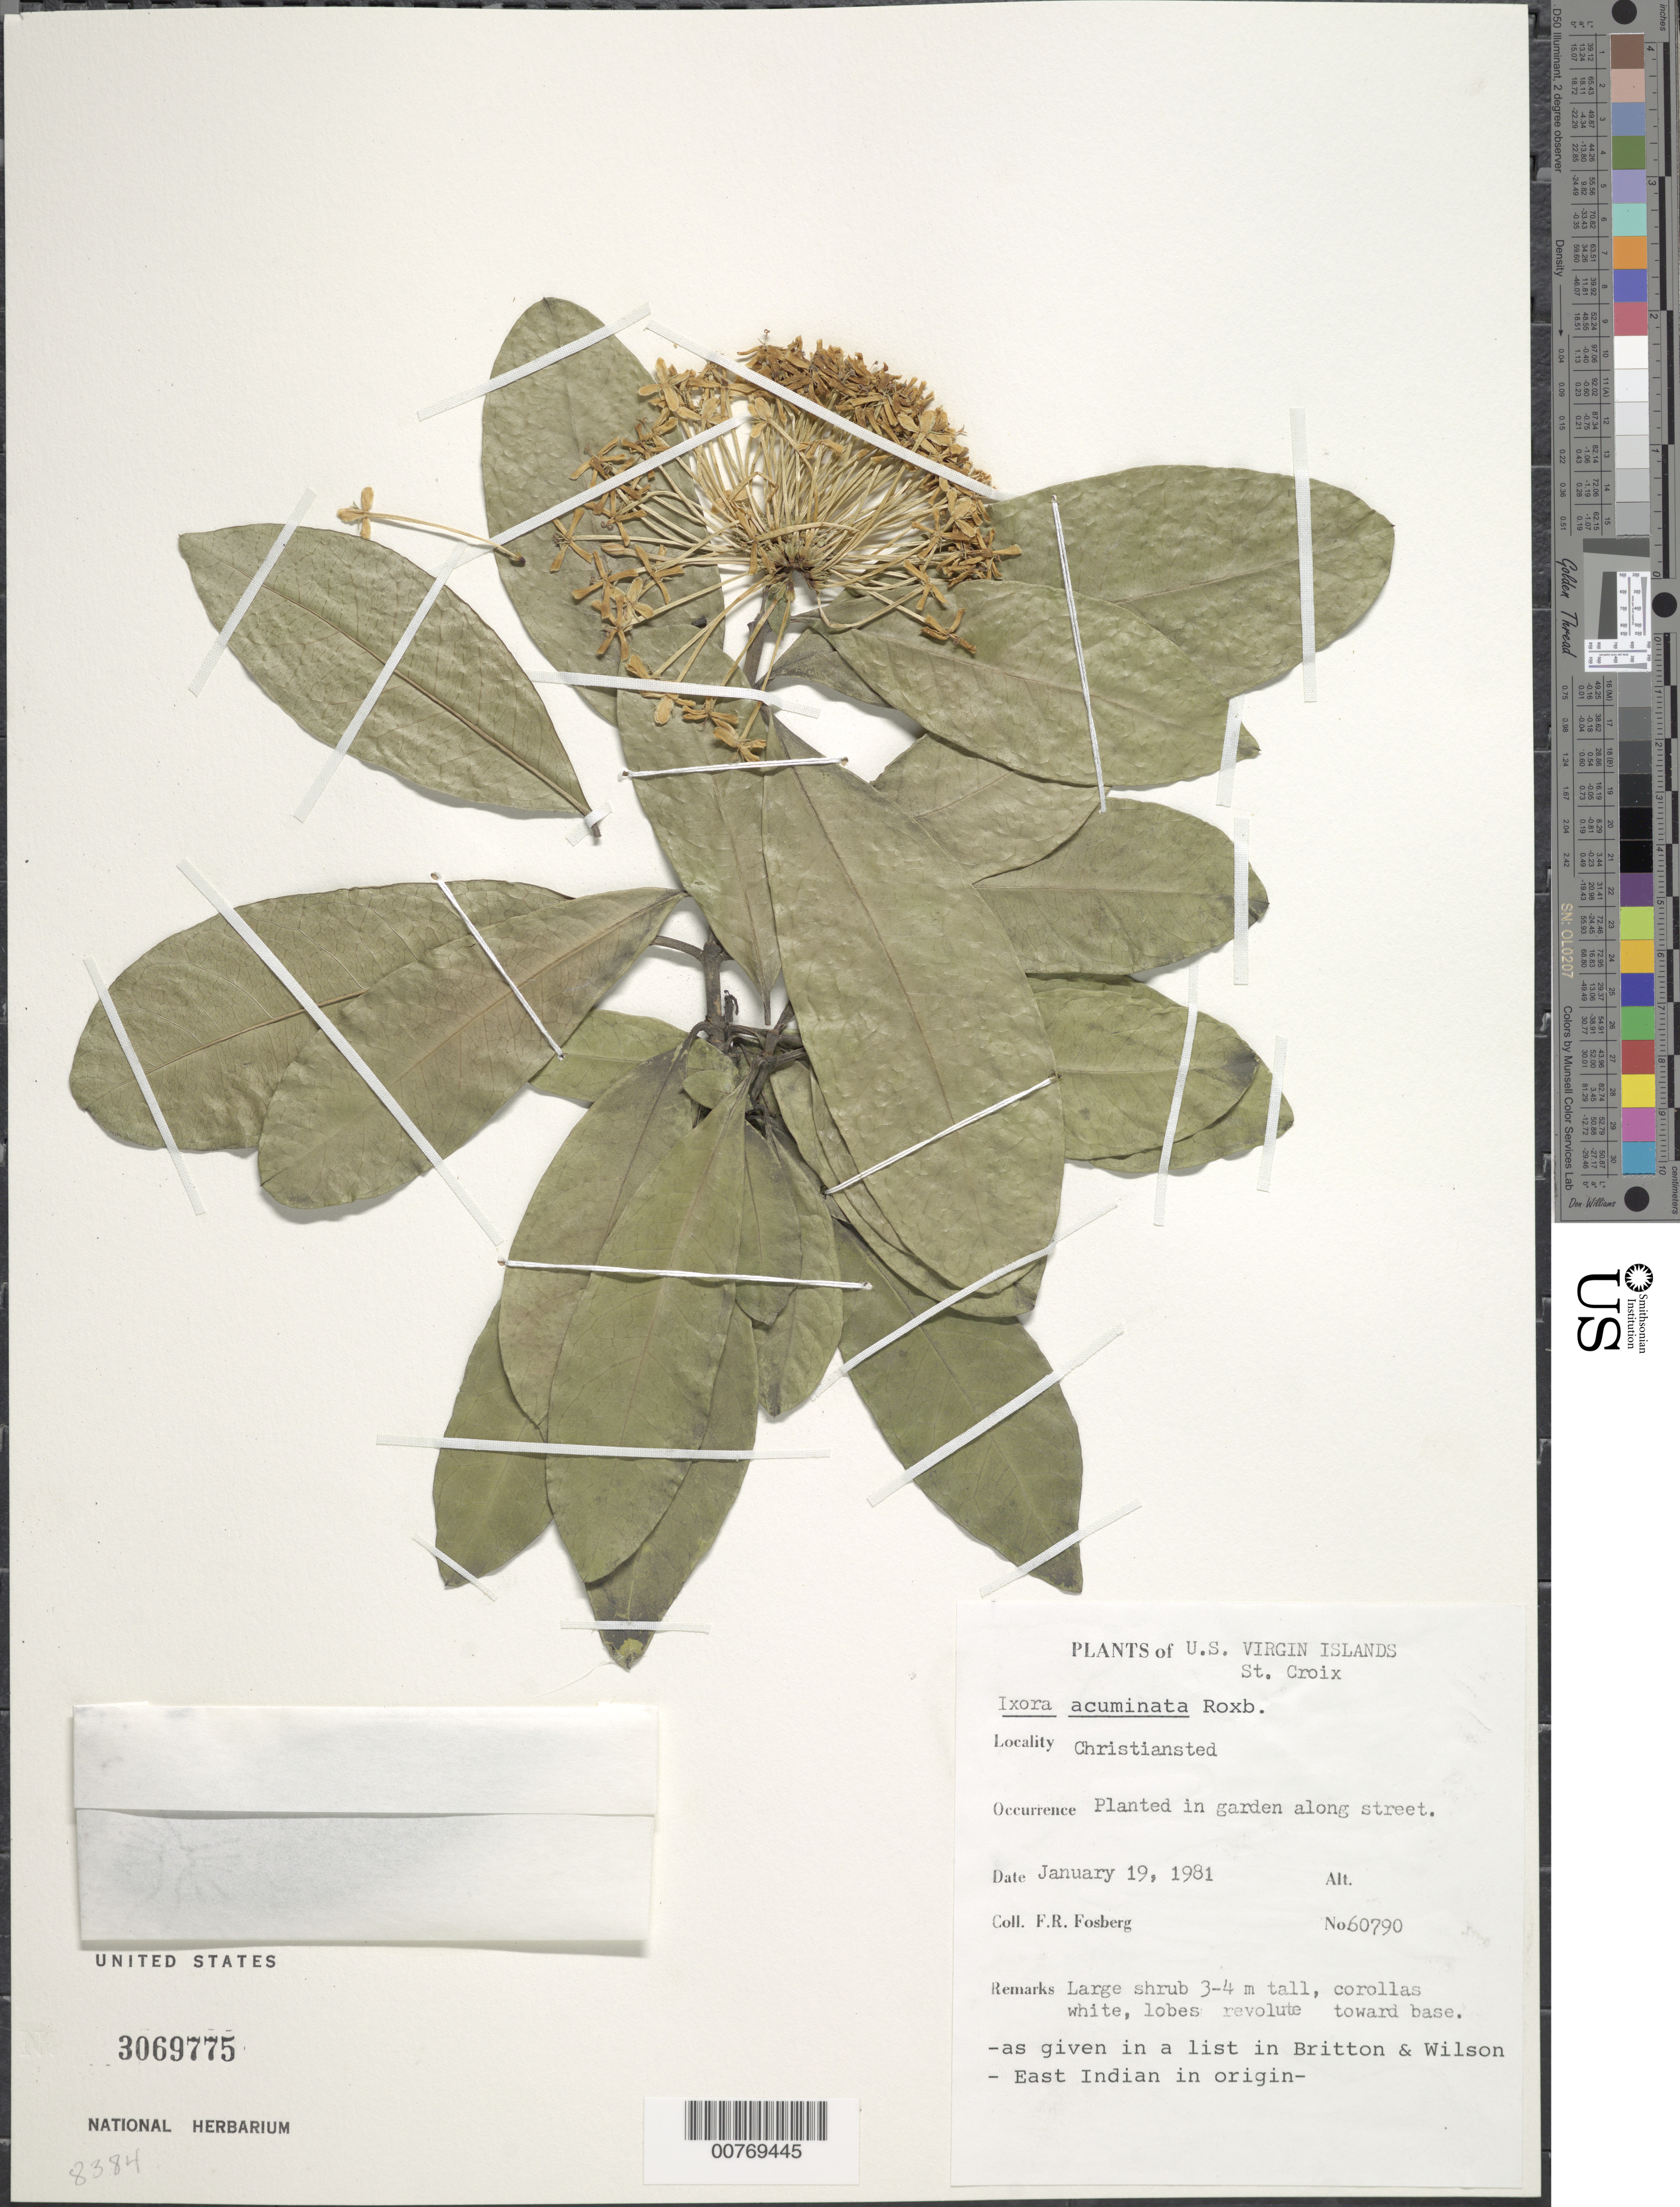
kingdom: Plantae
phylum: Tracheophyta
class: Magnoliopsida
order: Gentianales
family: Rubiaceae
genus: Ixora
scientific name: Ixora acuminata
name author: Roxb.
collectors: F. R. Fosberg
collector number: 60790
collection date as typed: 19 Jan 1981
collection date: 1981-01-19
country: U.S. Virgin Islands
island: St. Croix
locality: Christiansted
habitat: Planted in garden along street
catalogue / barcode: US 3069775